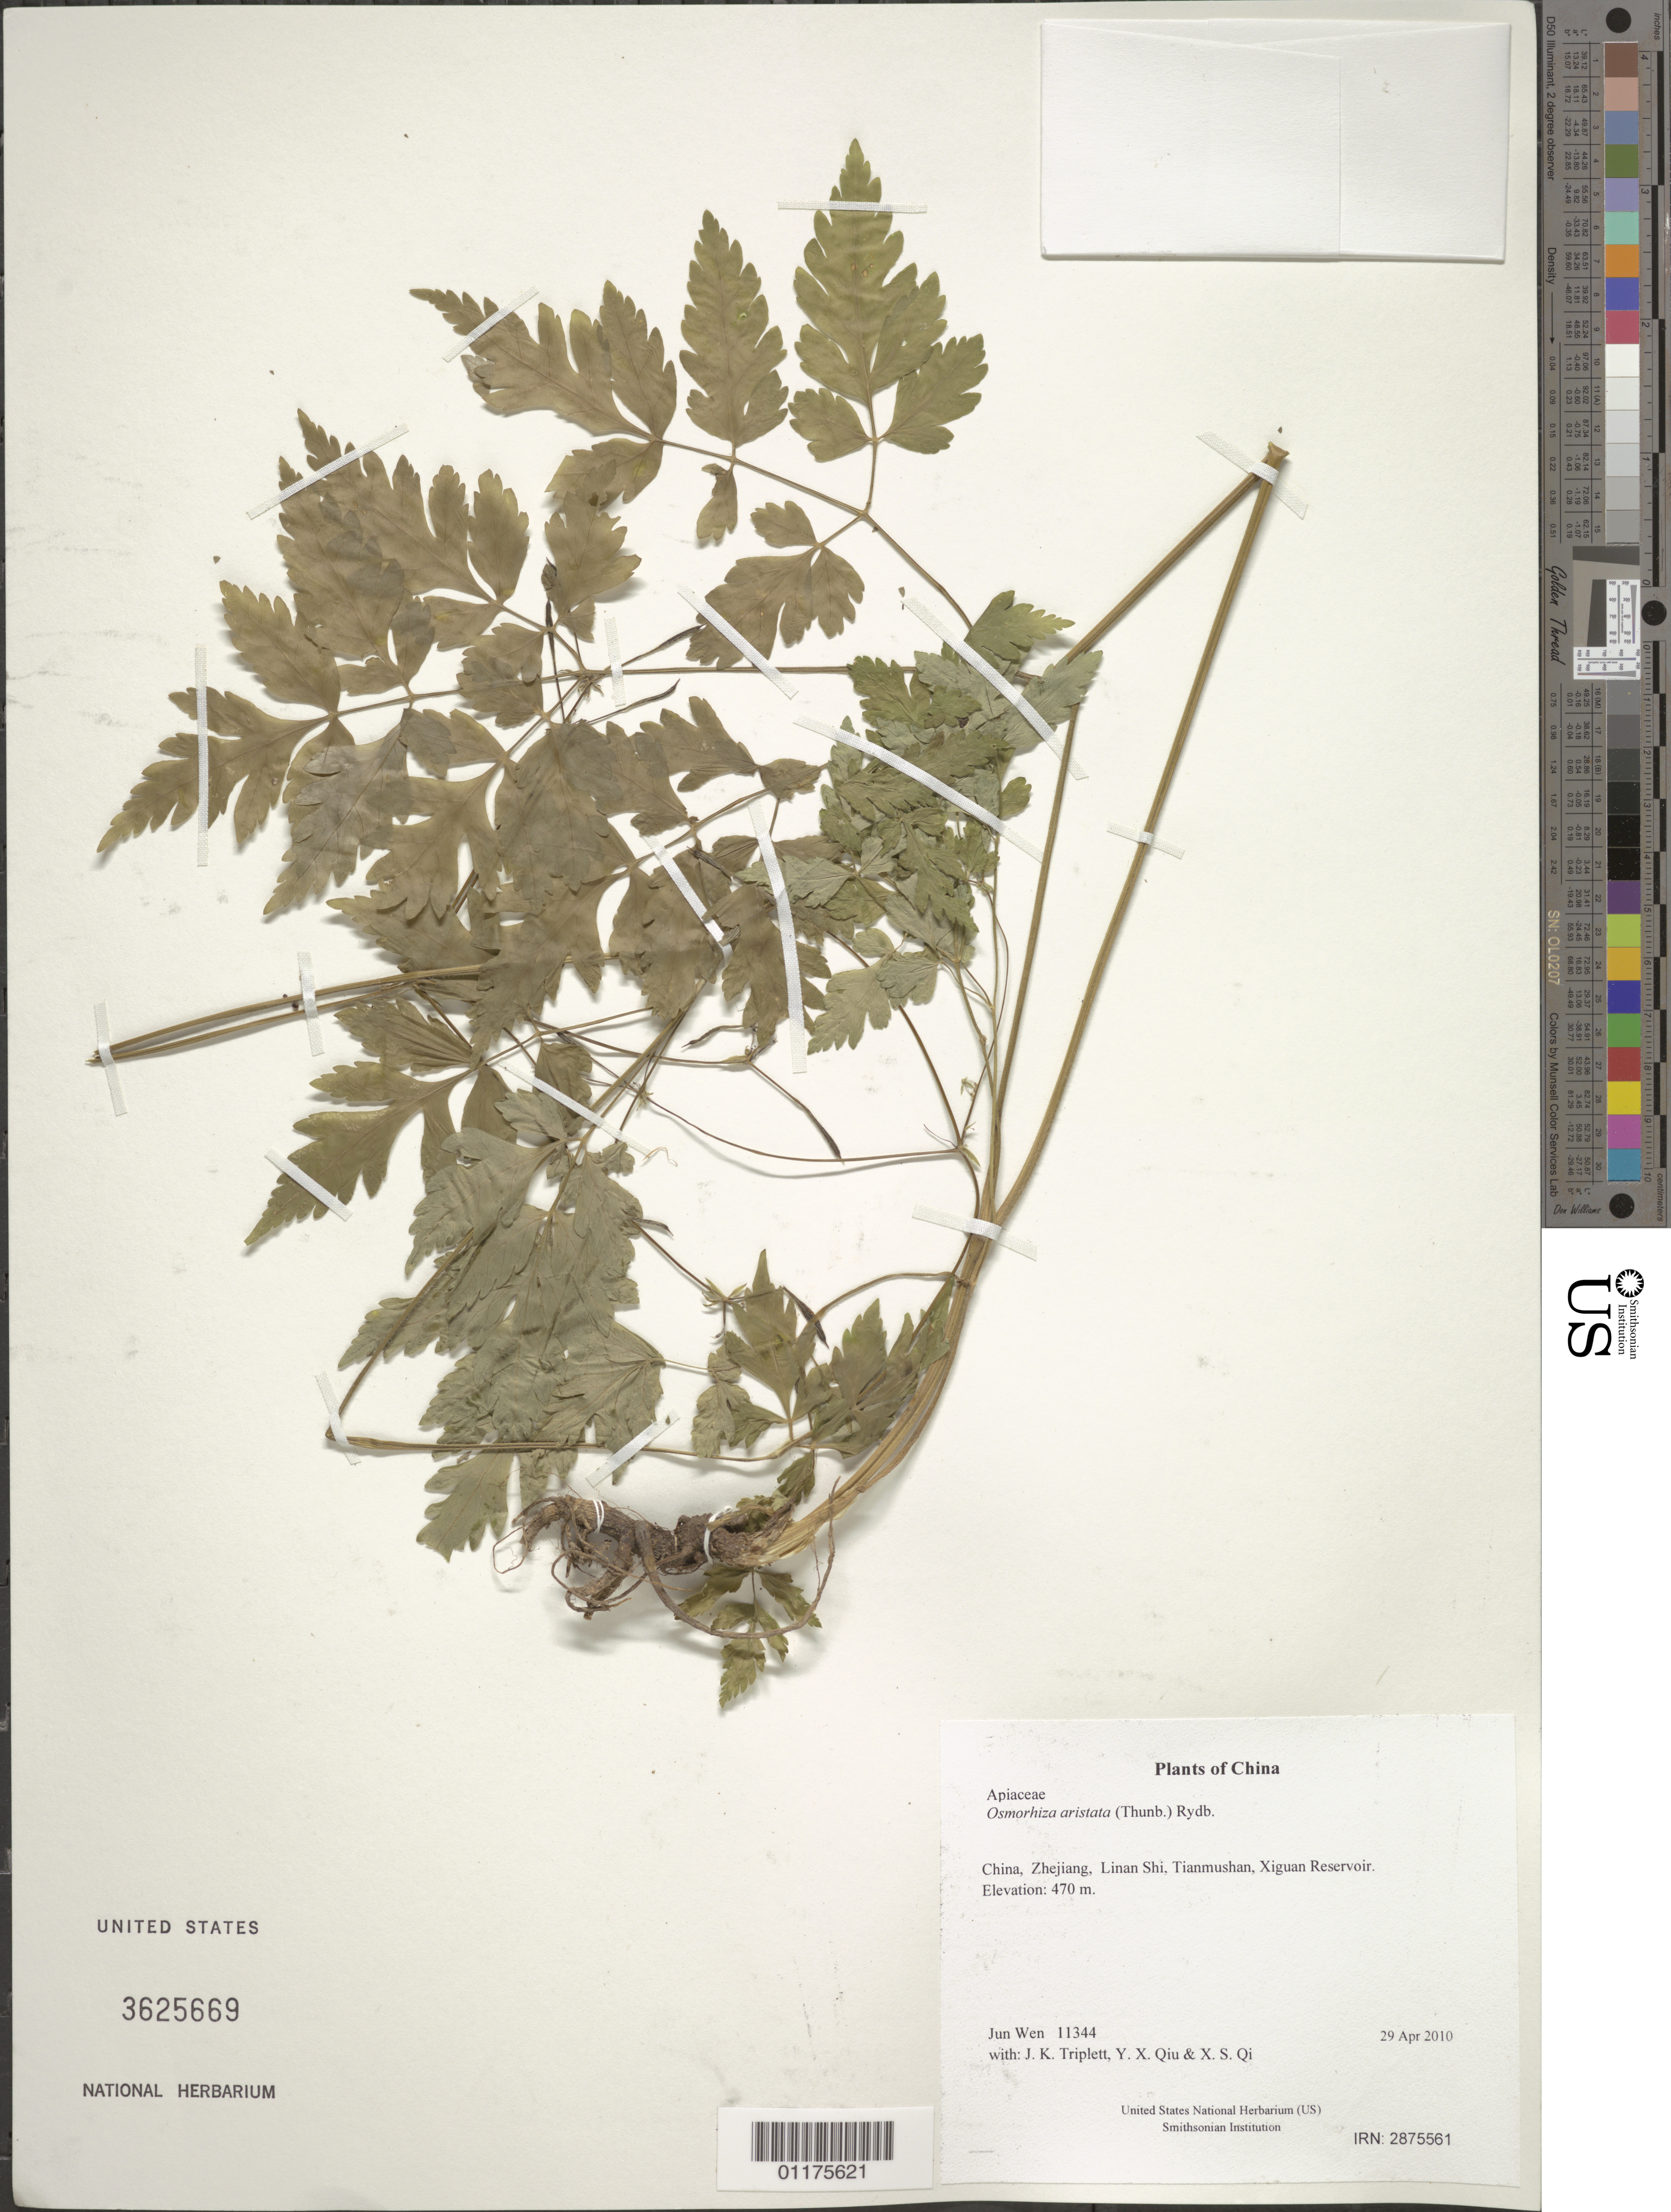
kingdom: Plantae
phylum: Tracheophyta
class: Magnoliopsida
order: Apiales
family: Apiaceae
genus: Osmorhiza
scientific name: Osmorhiza aristata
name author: (Thunb.) Rydb.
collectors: J. Wen, J. K. Triplett, Y. X. Qiu & X. S. Qi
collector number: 11344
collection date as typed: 29 Apr 2010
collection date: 2010-04-29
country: China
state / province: Zhejiang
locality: Linan Shi, Tianmushan, Xiguan Reservoir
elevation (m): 470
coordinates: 30 20.754 N, 119 27.127 E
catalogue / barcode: US 3625669